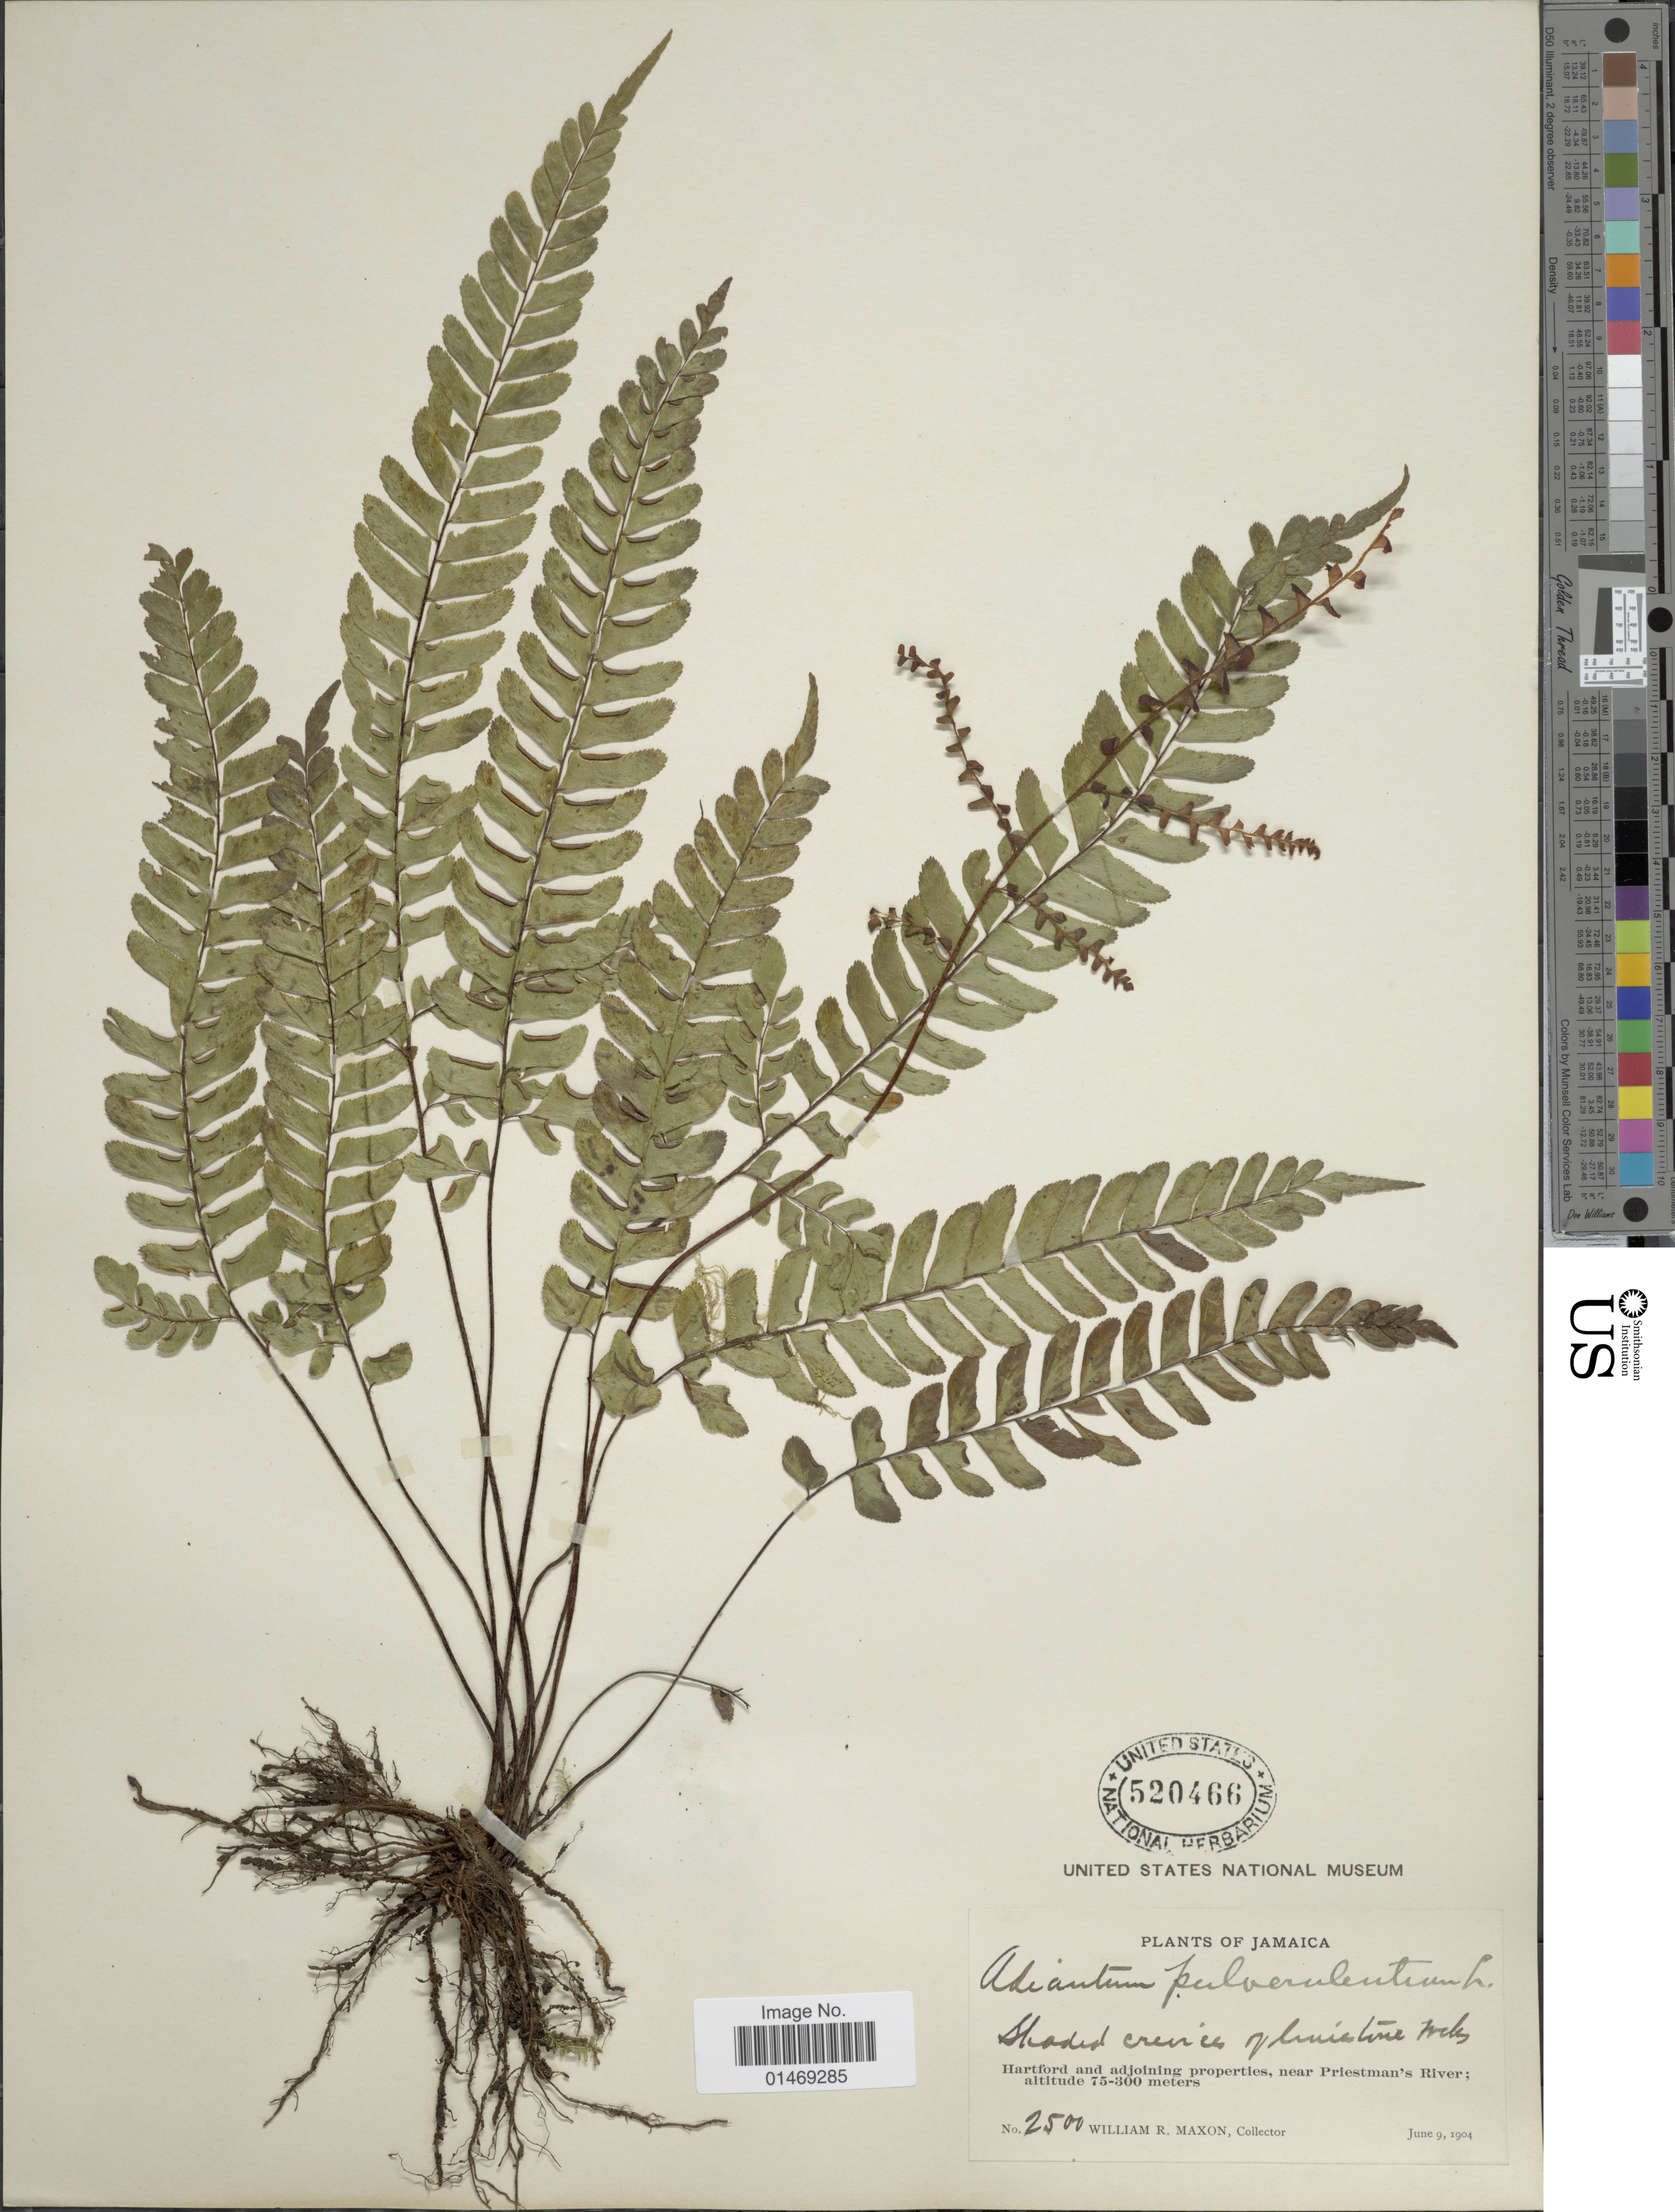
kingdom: Plantae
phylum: Tracheophyta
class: Polypodiopsida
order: Polypodiales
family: Pteridaceae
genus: Adiantum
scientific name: Adiantum pulverulentum var. caudatum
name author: Jenman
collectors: W. R. Maxon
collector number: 2500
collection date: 1904-06-09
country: Jamaica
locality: Hartford and adjoining properties, near Priestman's River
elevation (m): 75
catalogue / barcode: US 520466